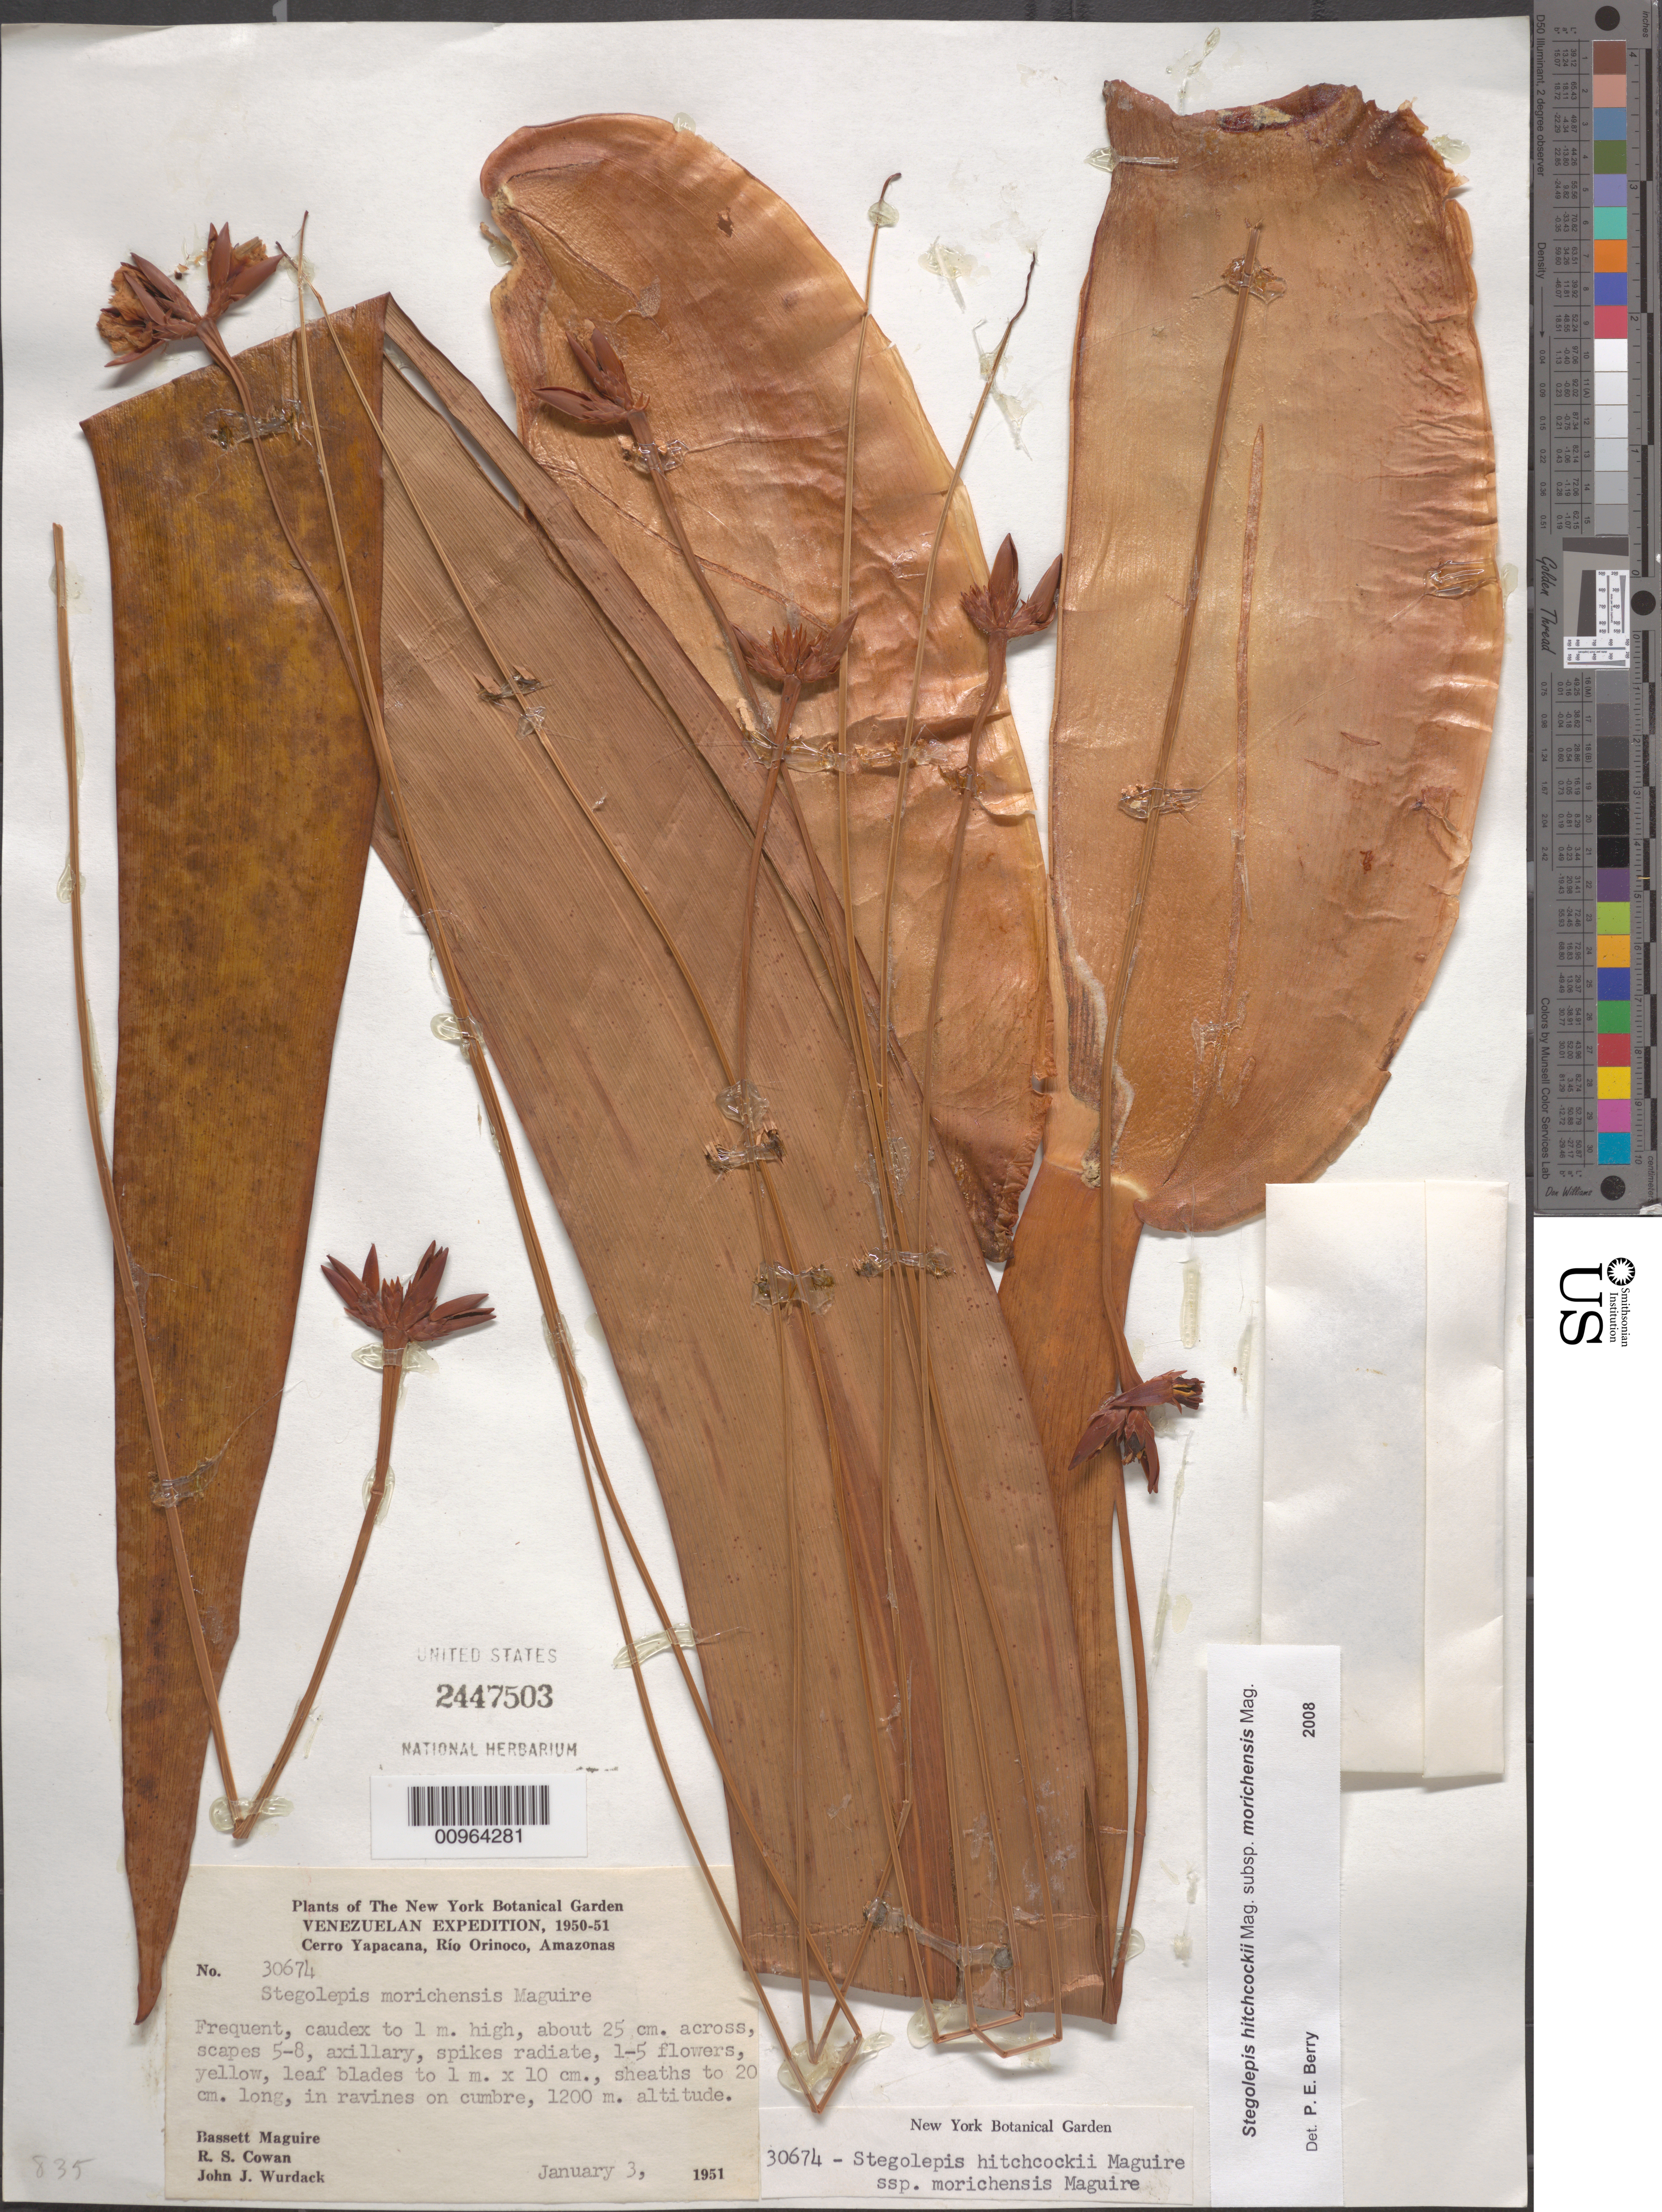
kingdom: Plantae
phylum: Tracheophyta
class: Liliopsida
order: Poales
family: Rapateaceae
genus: Stegolepis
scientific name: Stegolepis hitchcockii subsp. hitchcockii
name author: Maguire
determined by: Berry, P. E., (WIS), University of Wisconsin - Madison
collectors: B. Maguire, R. S. Cowan & J. J. Wurdack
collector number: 30674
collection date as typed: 3-Jan-51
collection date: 1951-01-03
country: Venezuela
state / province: Amazonas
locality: Cerro Yapacána, Río Orinoco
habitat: In ravines on cumbre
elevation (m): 1200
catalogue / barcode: US 2447503